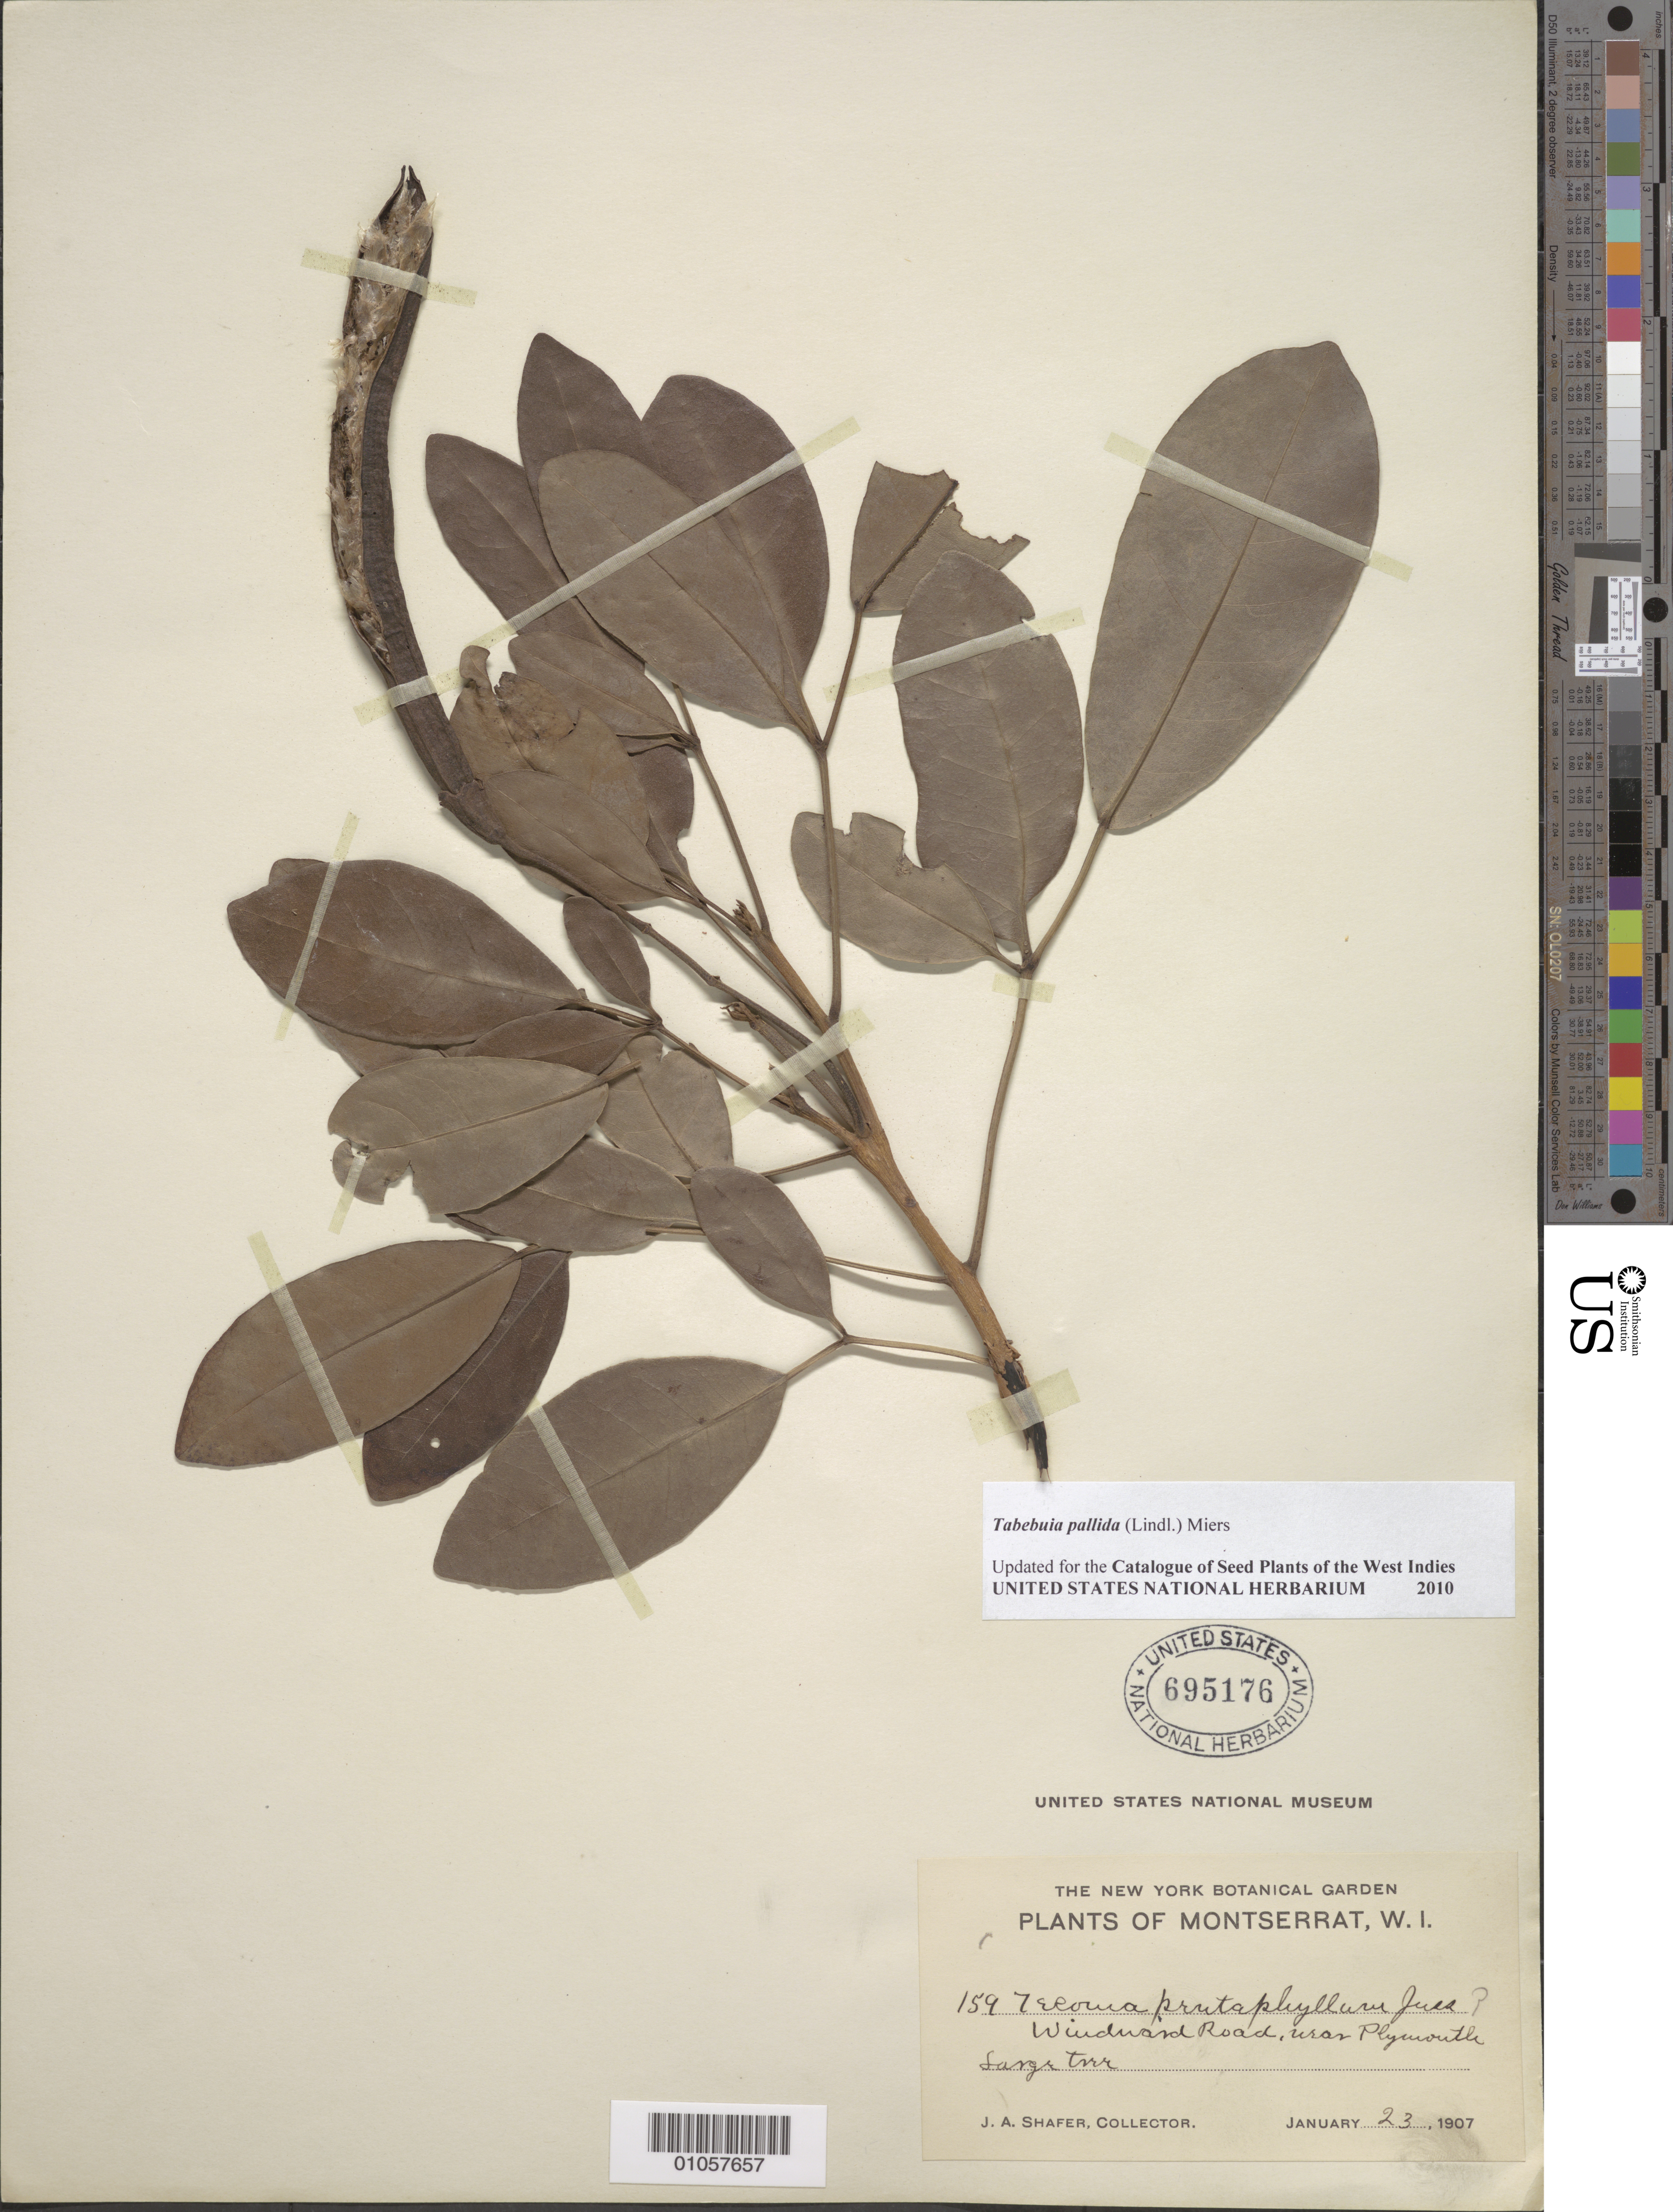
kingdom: Plantae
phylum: Tracheophyta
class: Magnoliopsida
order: Lamiales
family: Bignoniaceae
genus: Tabebuia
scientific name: Tabebuia pallida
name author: (Lindl.) Miers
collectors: J. A. Shafer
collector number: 1597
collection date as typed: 23 Jan 1907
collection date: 1907-01-23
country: Montserrat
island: Montserrat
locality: Windward Road, near Plymouth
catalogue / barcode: US 695176